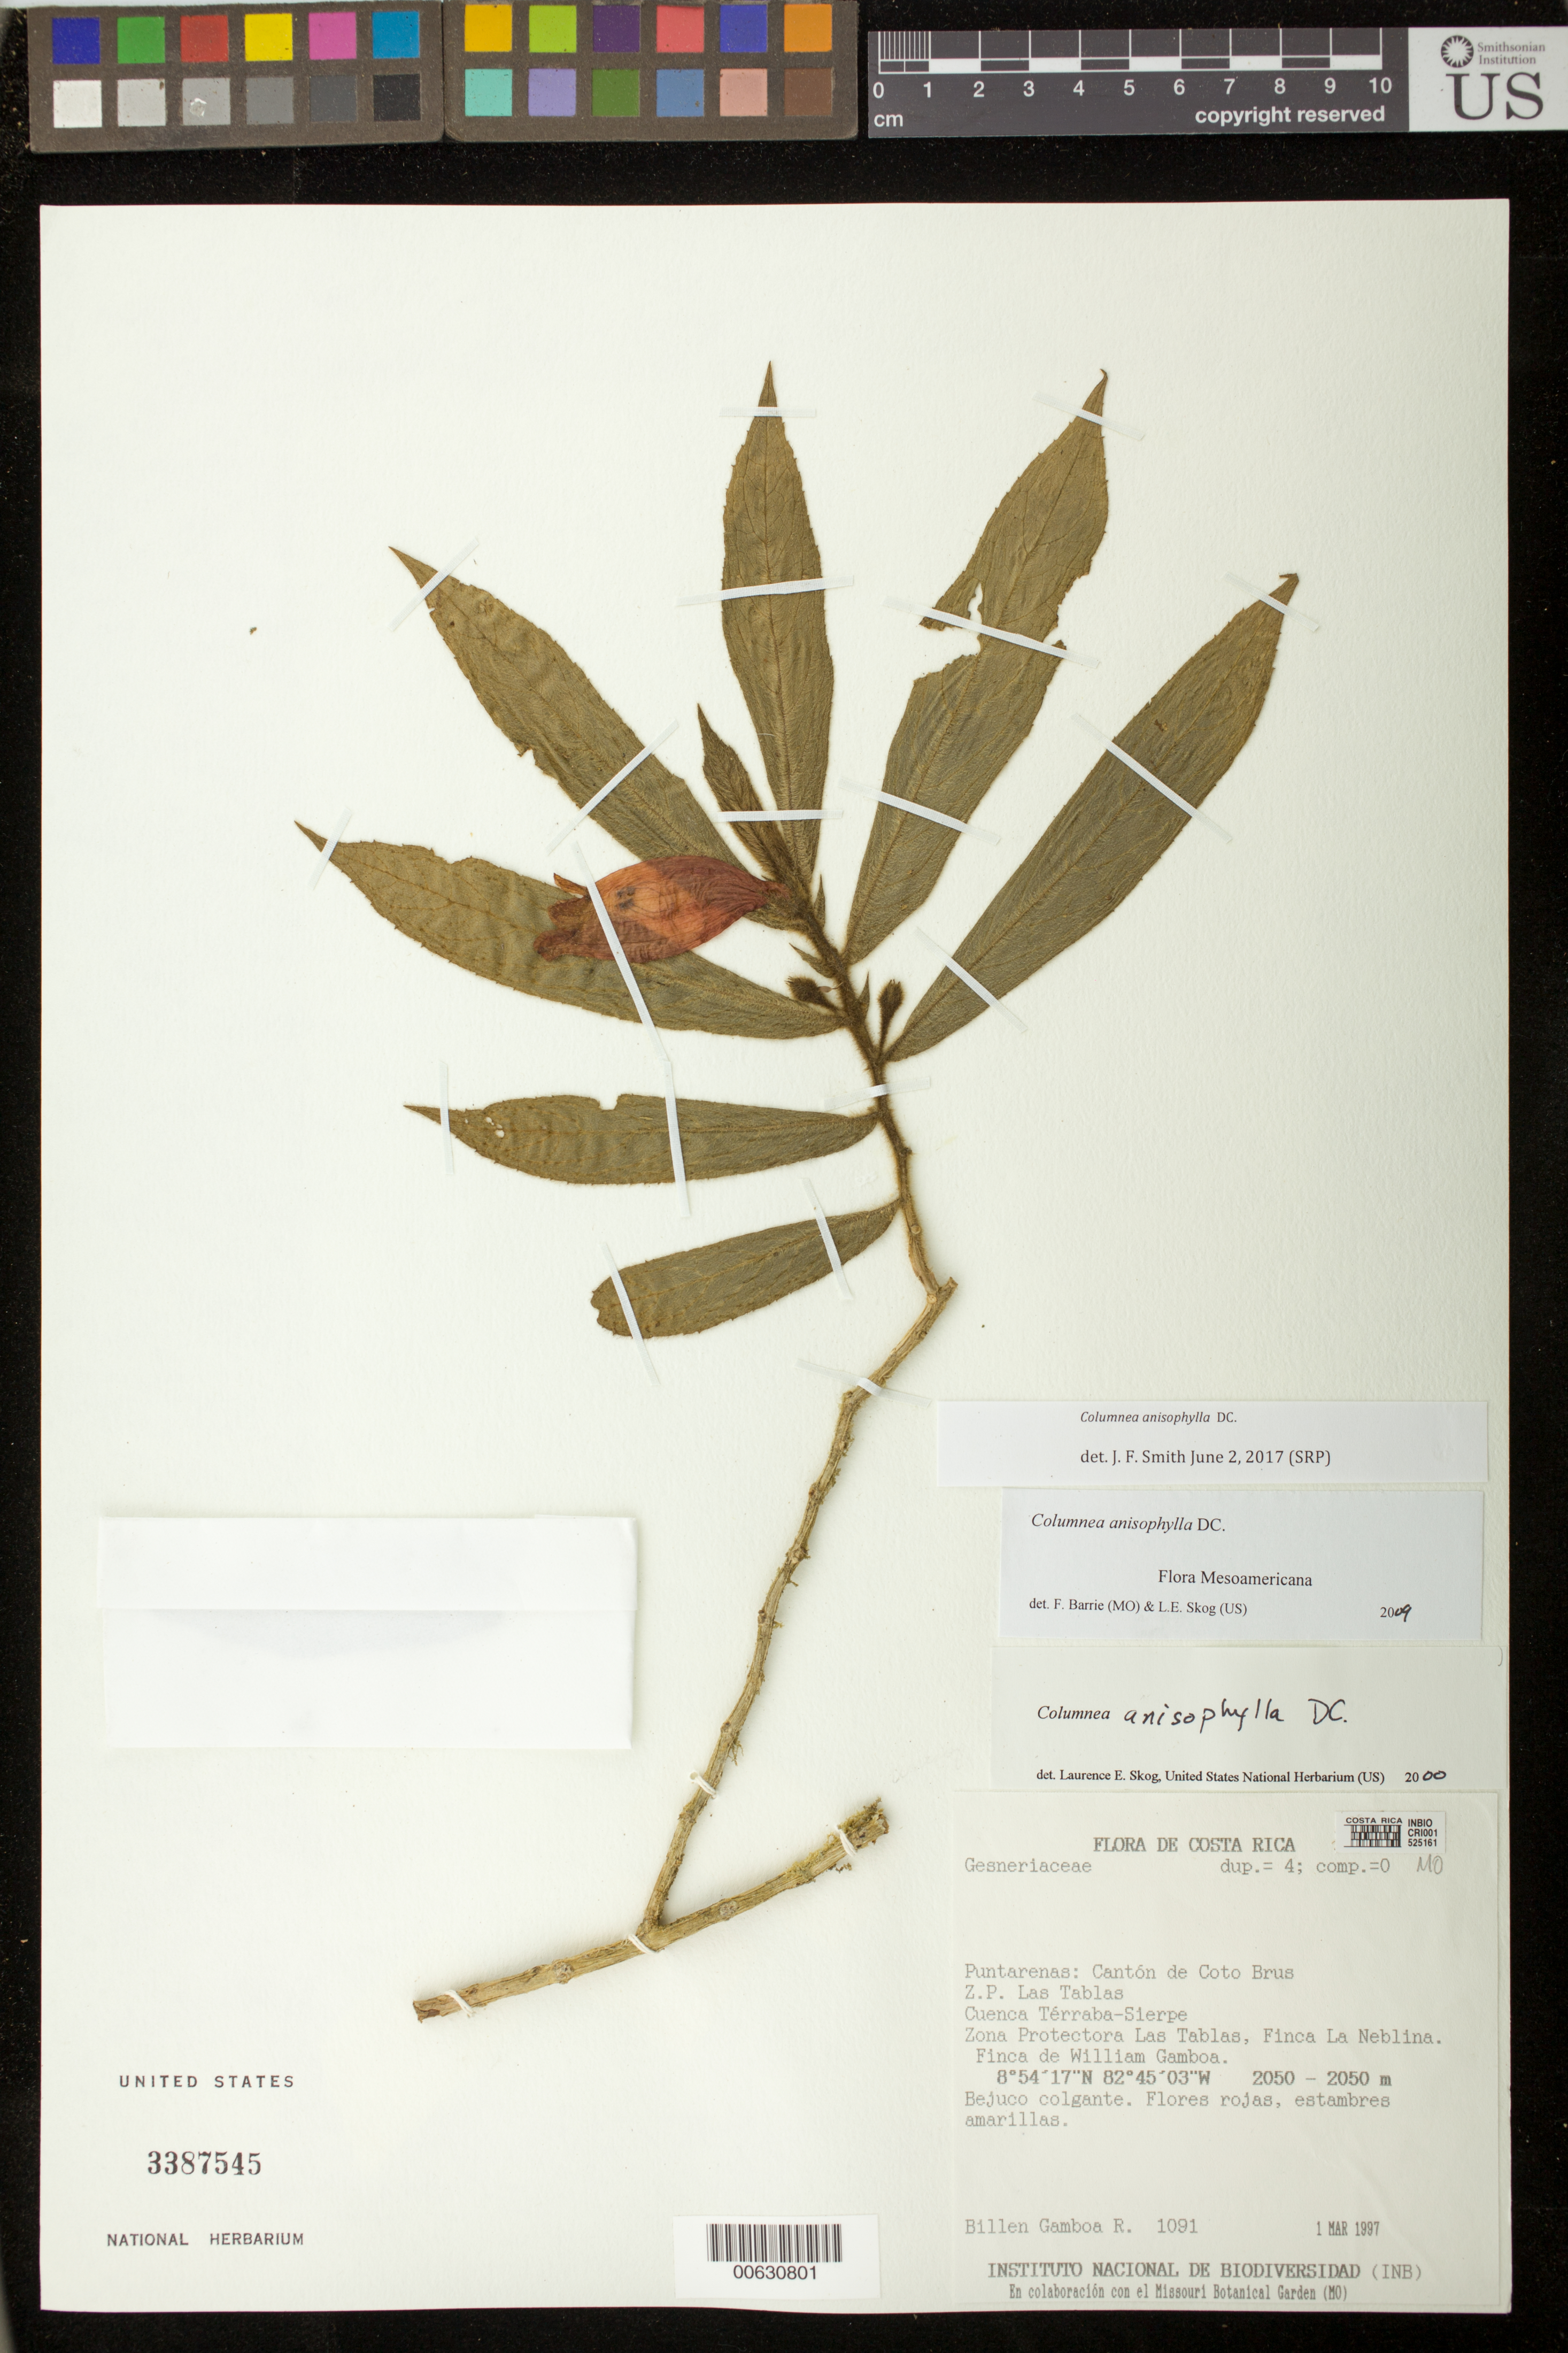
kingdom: Plantae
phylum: Tracheophyta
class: Magnoliopsida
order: Lamiales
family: Gesneriaceae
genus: Columnea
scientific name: Columnea anisophylla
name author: DC.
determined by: Skog, Laurence E.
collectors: B. Gamboa R.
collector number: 1091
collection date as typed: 01 Mar 1997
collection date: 1997-03-01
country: Costa Rica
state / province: Puntarenas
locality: Cantón de Coto Brus, Z.P. Las Tablas, Cuenca Térraba-Sierpa, Zona Protectora Las Tablas, Finca La Neblina, Finca de William Gamboa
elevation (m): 2050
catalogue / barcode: US 3387545